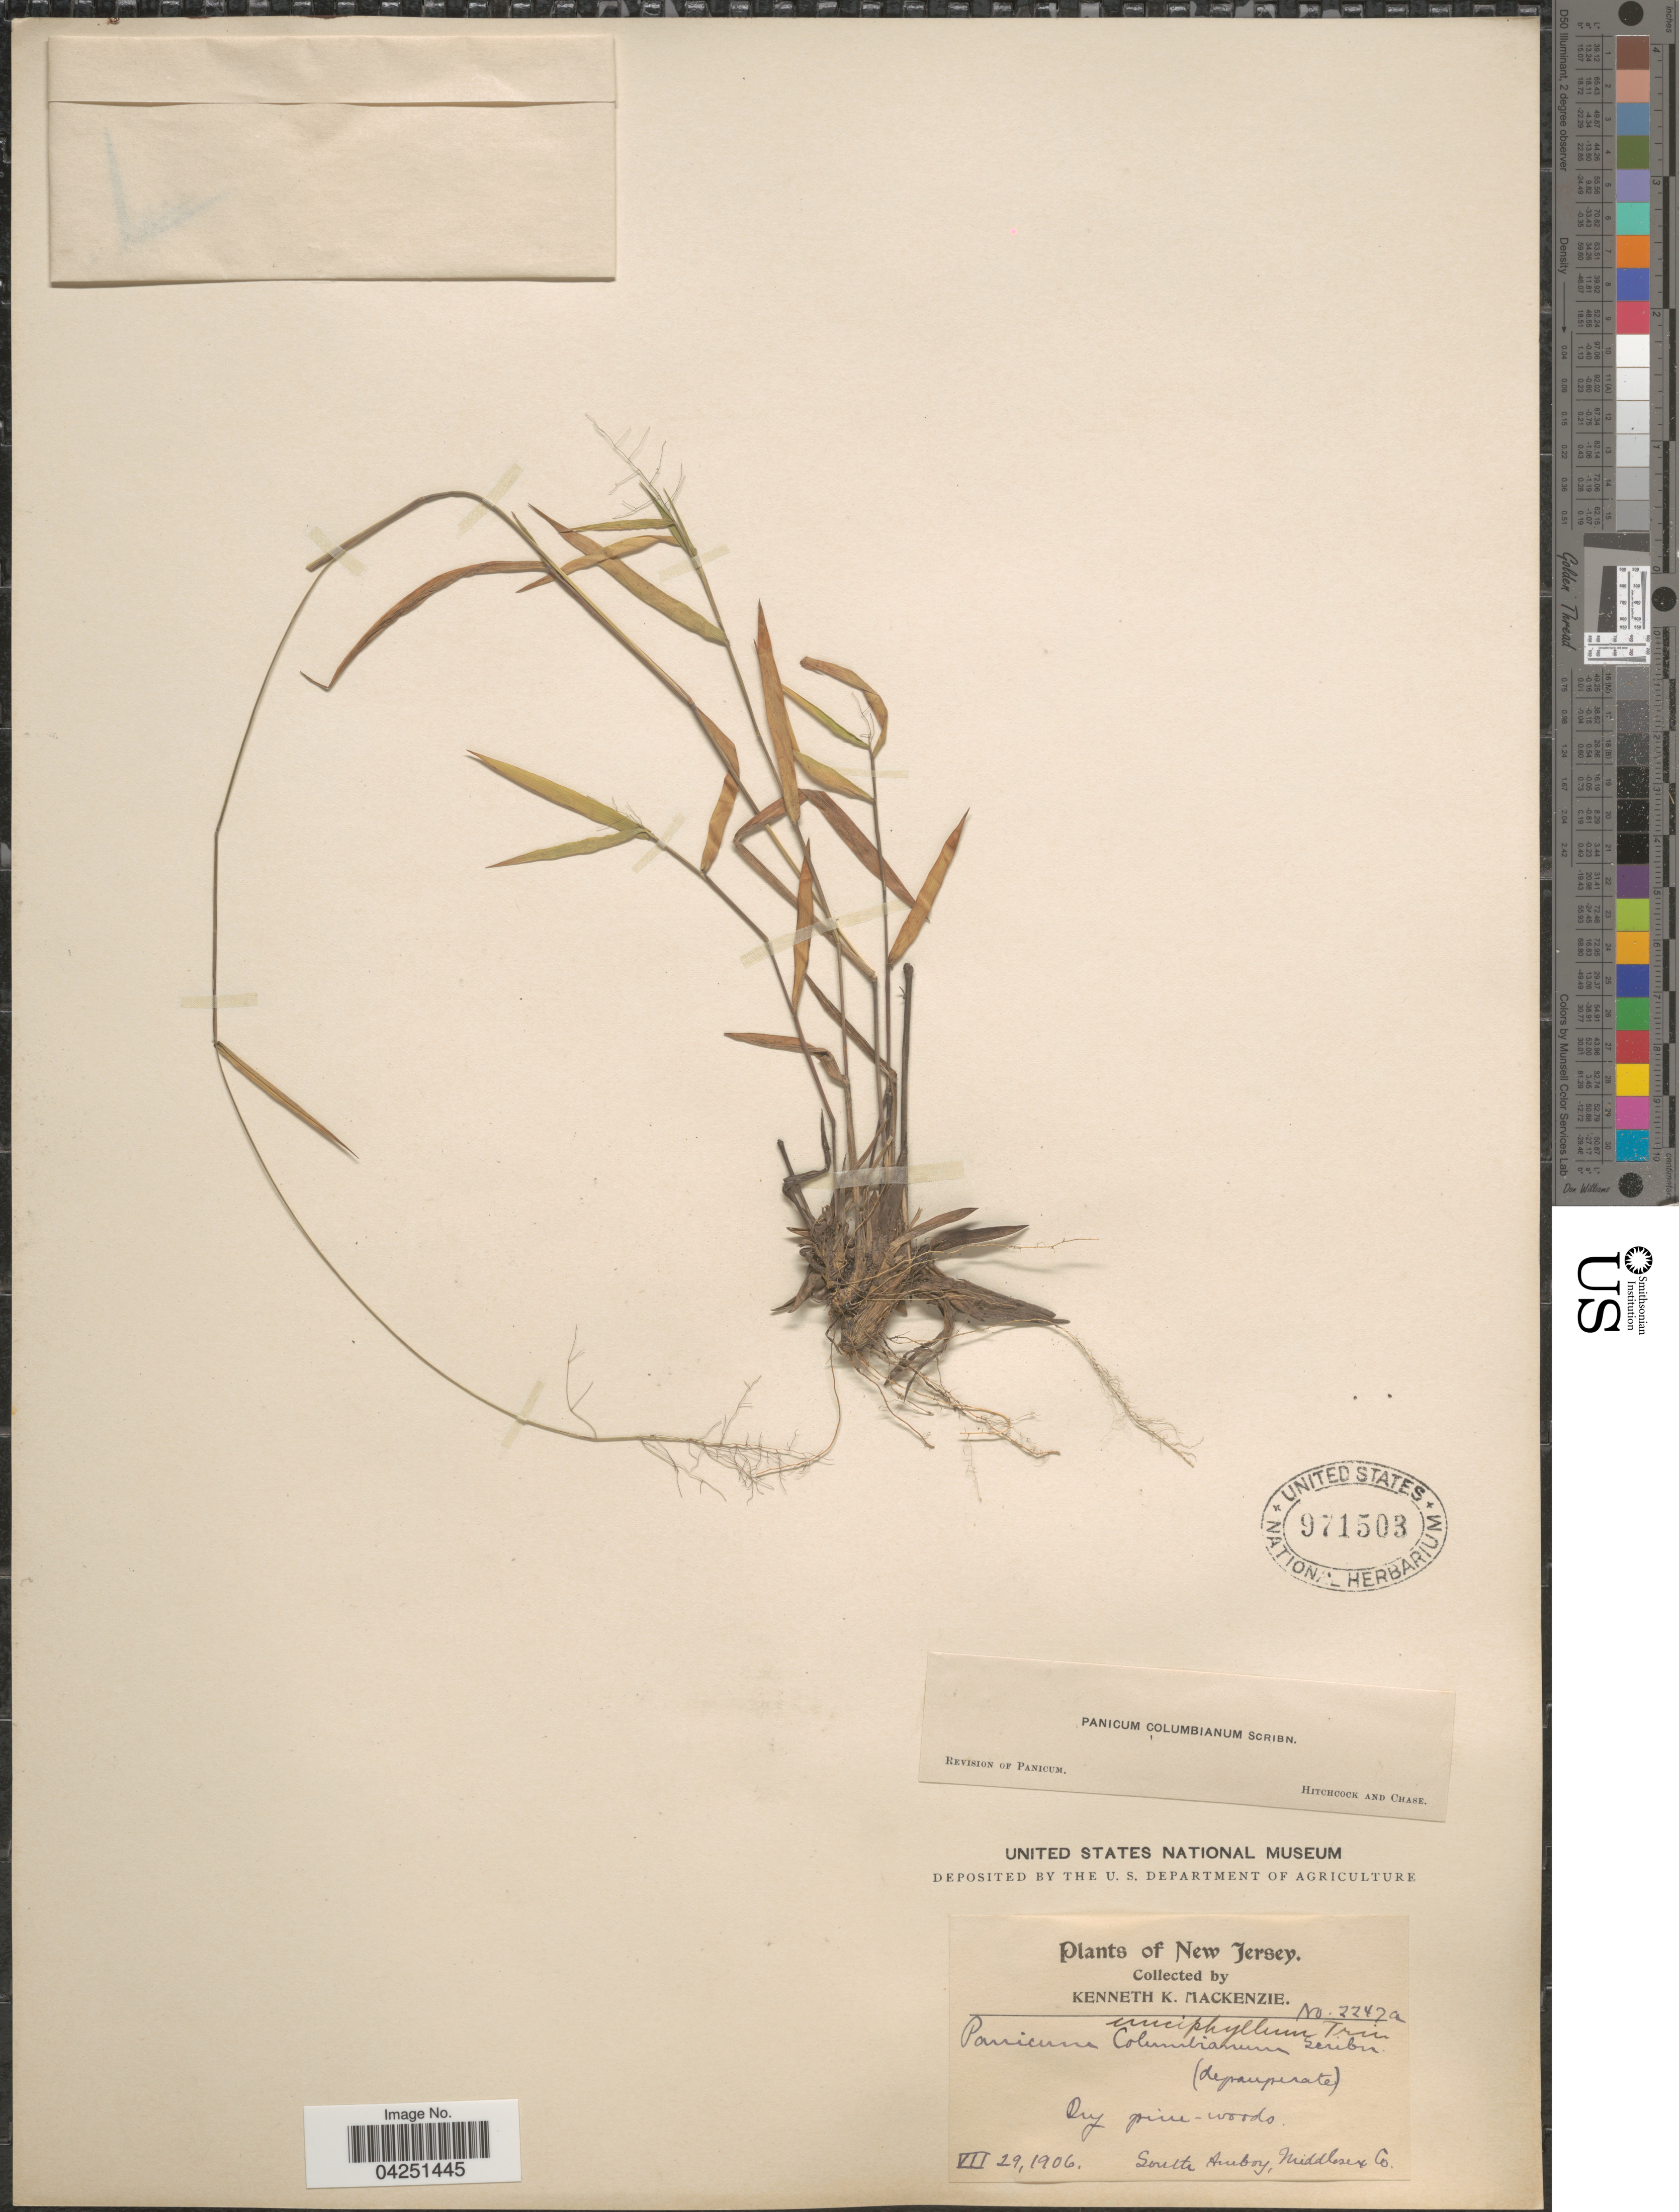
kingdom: Plantae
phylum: Tracheophyta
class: Liliopsida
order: Poales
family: Poaceae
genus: Dichanthelium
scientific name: Dichanthelium acuminatum var. acuminatum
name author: (Sw.) Gould & C.A. Clark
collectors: K. K. Mackenzie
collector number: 2247a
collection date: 1906-07-29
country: United States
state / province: New Jersey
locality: Dry pine woods. South Amboy, Middlesex Co.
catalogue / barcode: US 971503